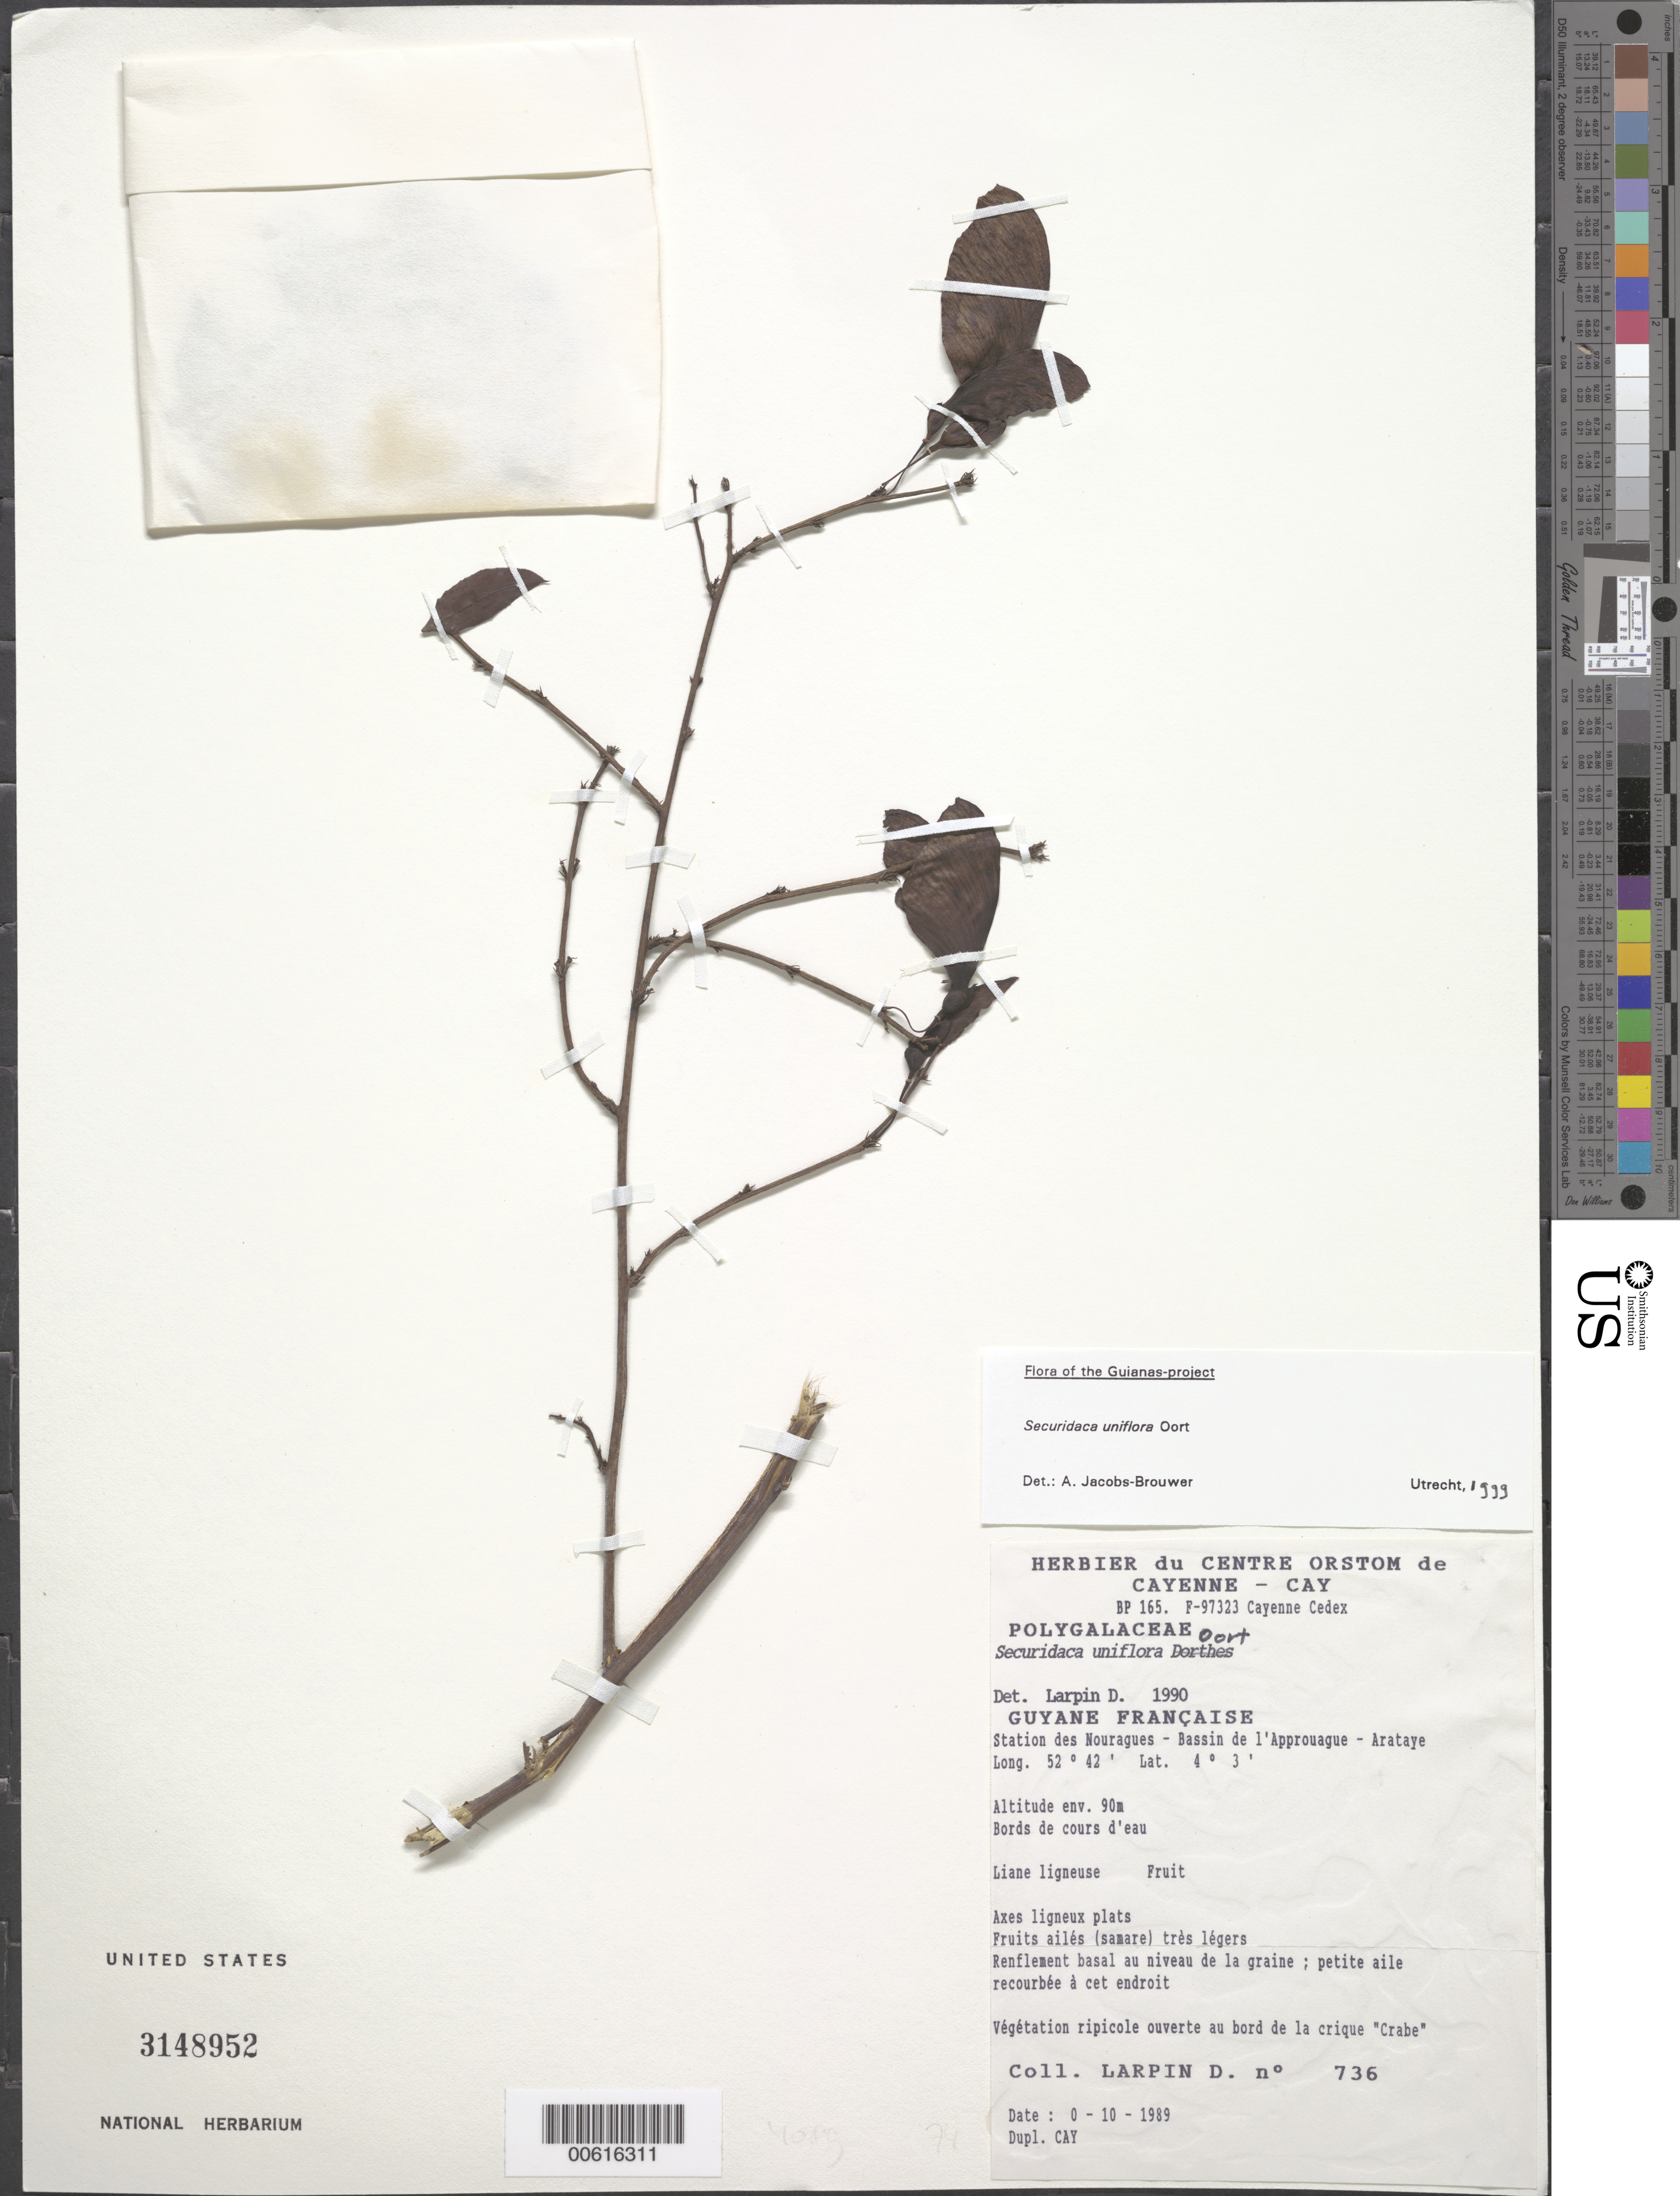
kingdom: Plantae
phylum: Tracheophyta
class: Magnoliopsida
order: Fabales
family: Polygalaceae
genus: Securidaca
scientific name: Securidaca uniflora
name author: Oort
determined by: Jacobs-Brouwer, A.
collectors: D. Larpin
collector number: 736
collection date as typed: Oct-89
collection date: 1989-10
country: French Guiana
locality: Station des Nouragues, Bassin de l'Approuague, Arataye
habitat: Riverbank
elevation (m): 90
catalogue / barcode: US 3148952